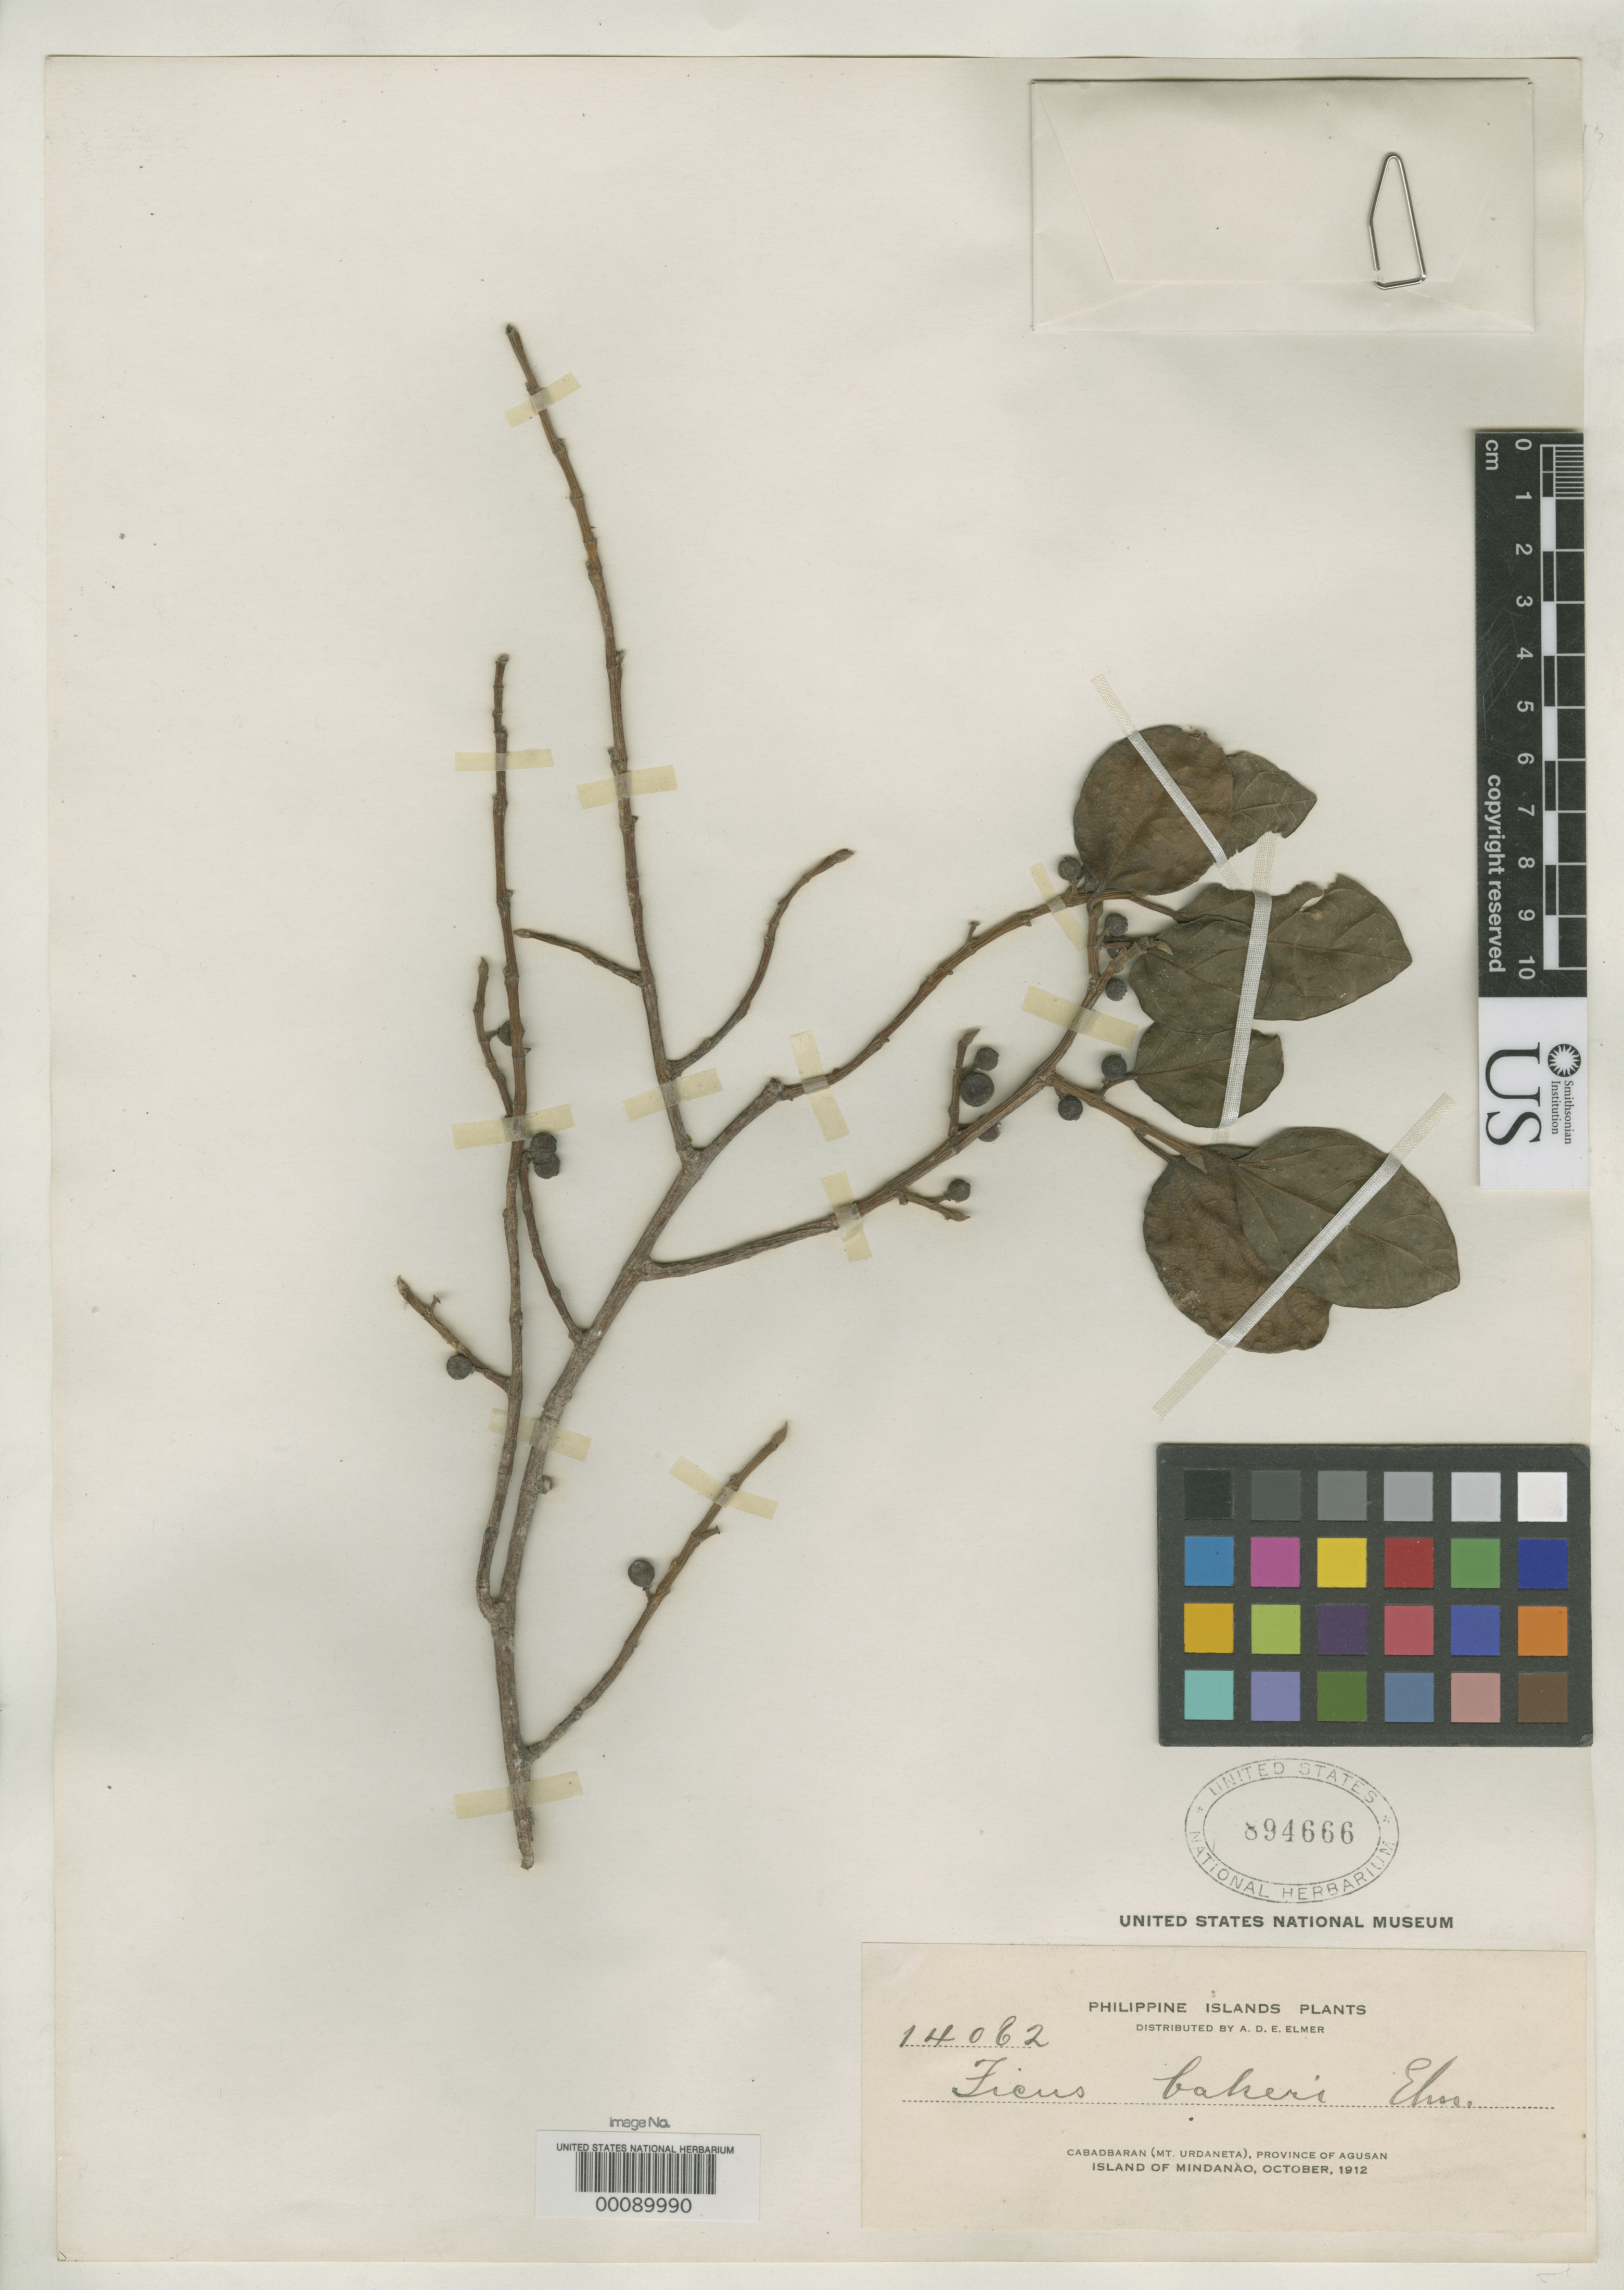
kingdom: Plantae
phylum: Tracheophyta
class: Magnoliopsida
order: Rosales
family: Moraceae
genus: Ficus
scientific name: Ficus bakeri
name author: Elmer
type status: Isotype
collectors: A. D. E. Elmer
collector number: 14062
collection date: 1912-10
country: Philippines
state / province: Caraga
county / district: Agusan del Norte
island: Mindanao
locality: Cabadbaran (Mt. Urdaneta), Province of Agusan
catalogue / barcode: US 894666